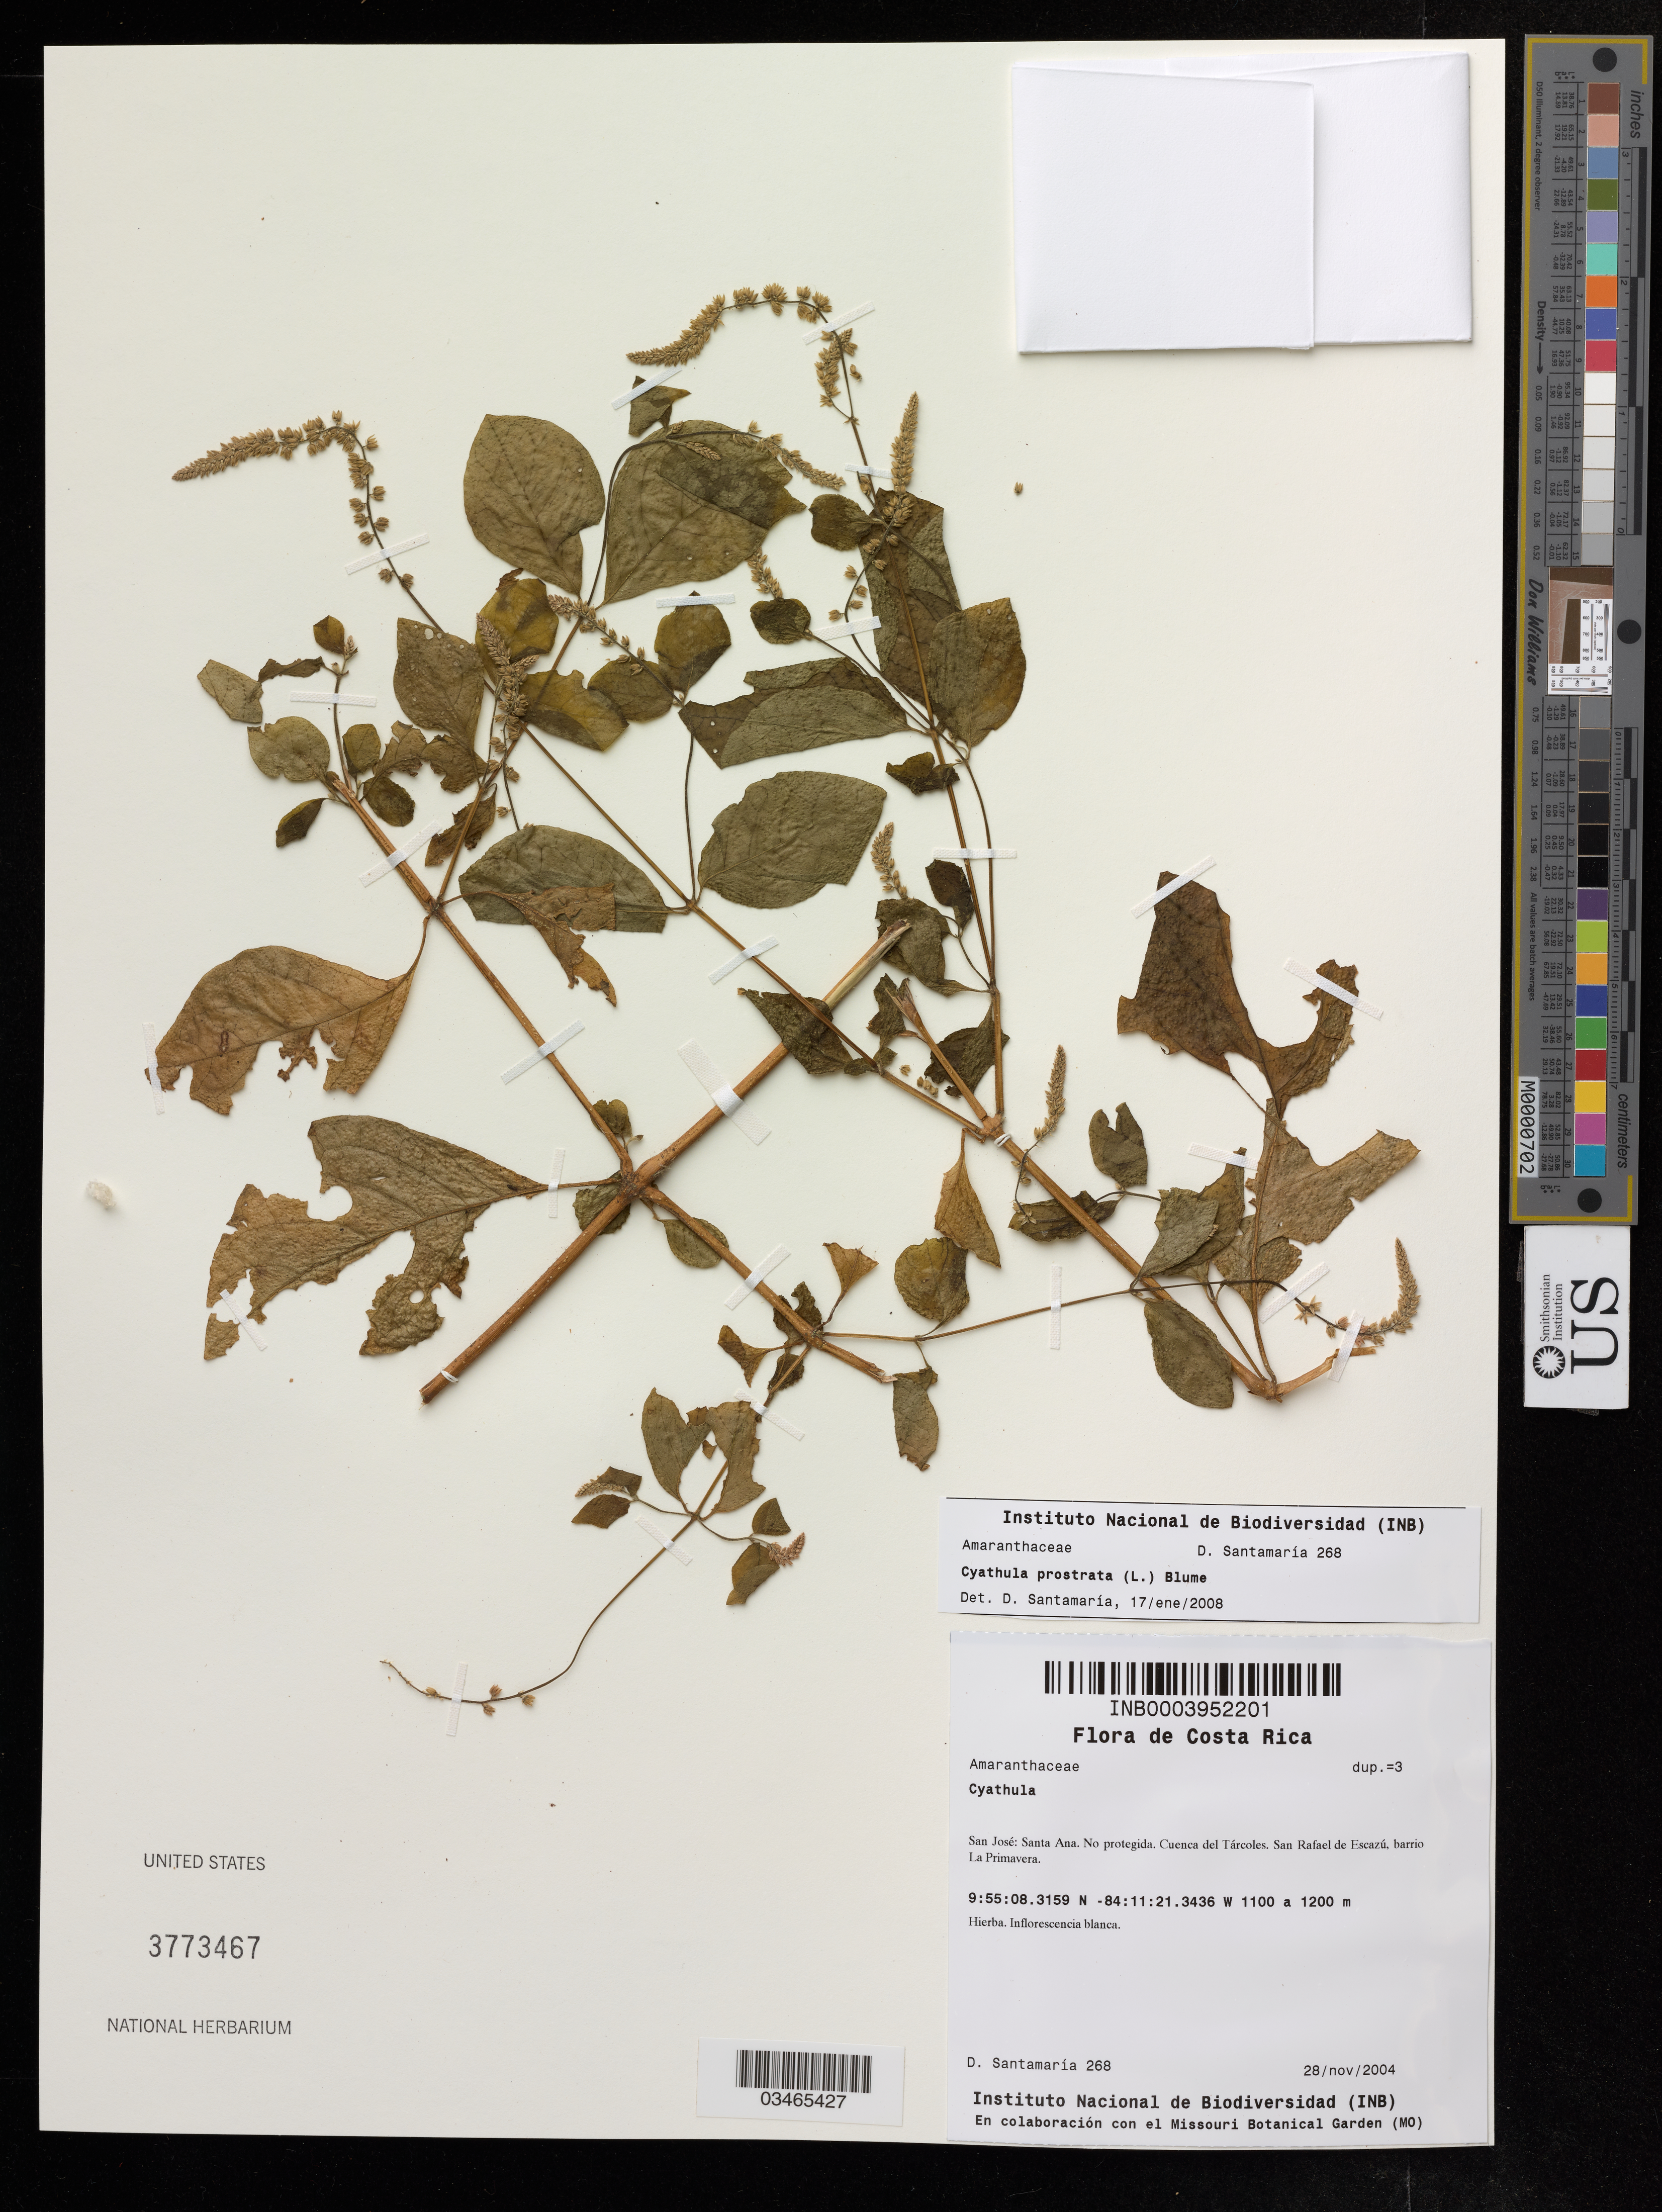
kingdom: Plantae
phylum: Tracheophyta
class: Magnoliopsida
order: Caryophyllales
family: Amaranthaceae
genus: Cyathula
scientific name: Cyathula prostrata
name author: (L.) Blume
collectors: D. Santamaria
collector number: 268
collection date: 2004-11-28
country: Costa Rica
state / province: San José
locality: Santa Ana. Cuenca del Tárcoles. San Rafael de Escazú, barrio La Primavera.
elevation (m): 1200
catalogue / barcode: US 3773467